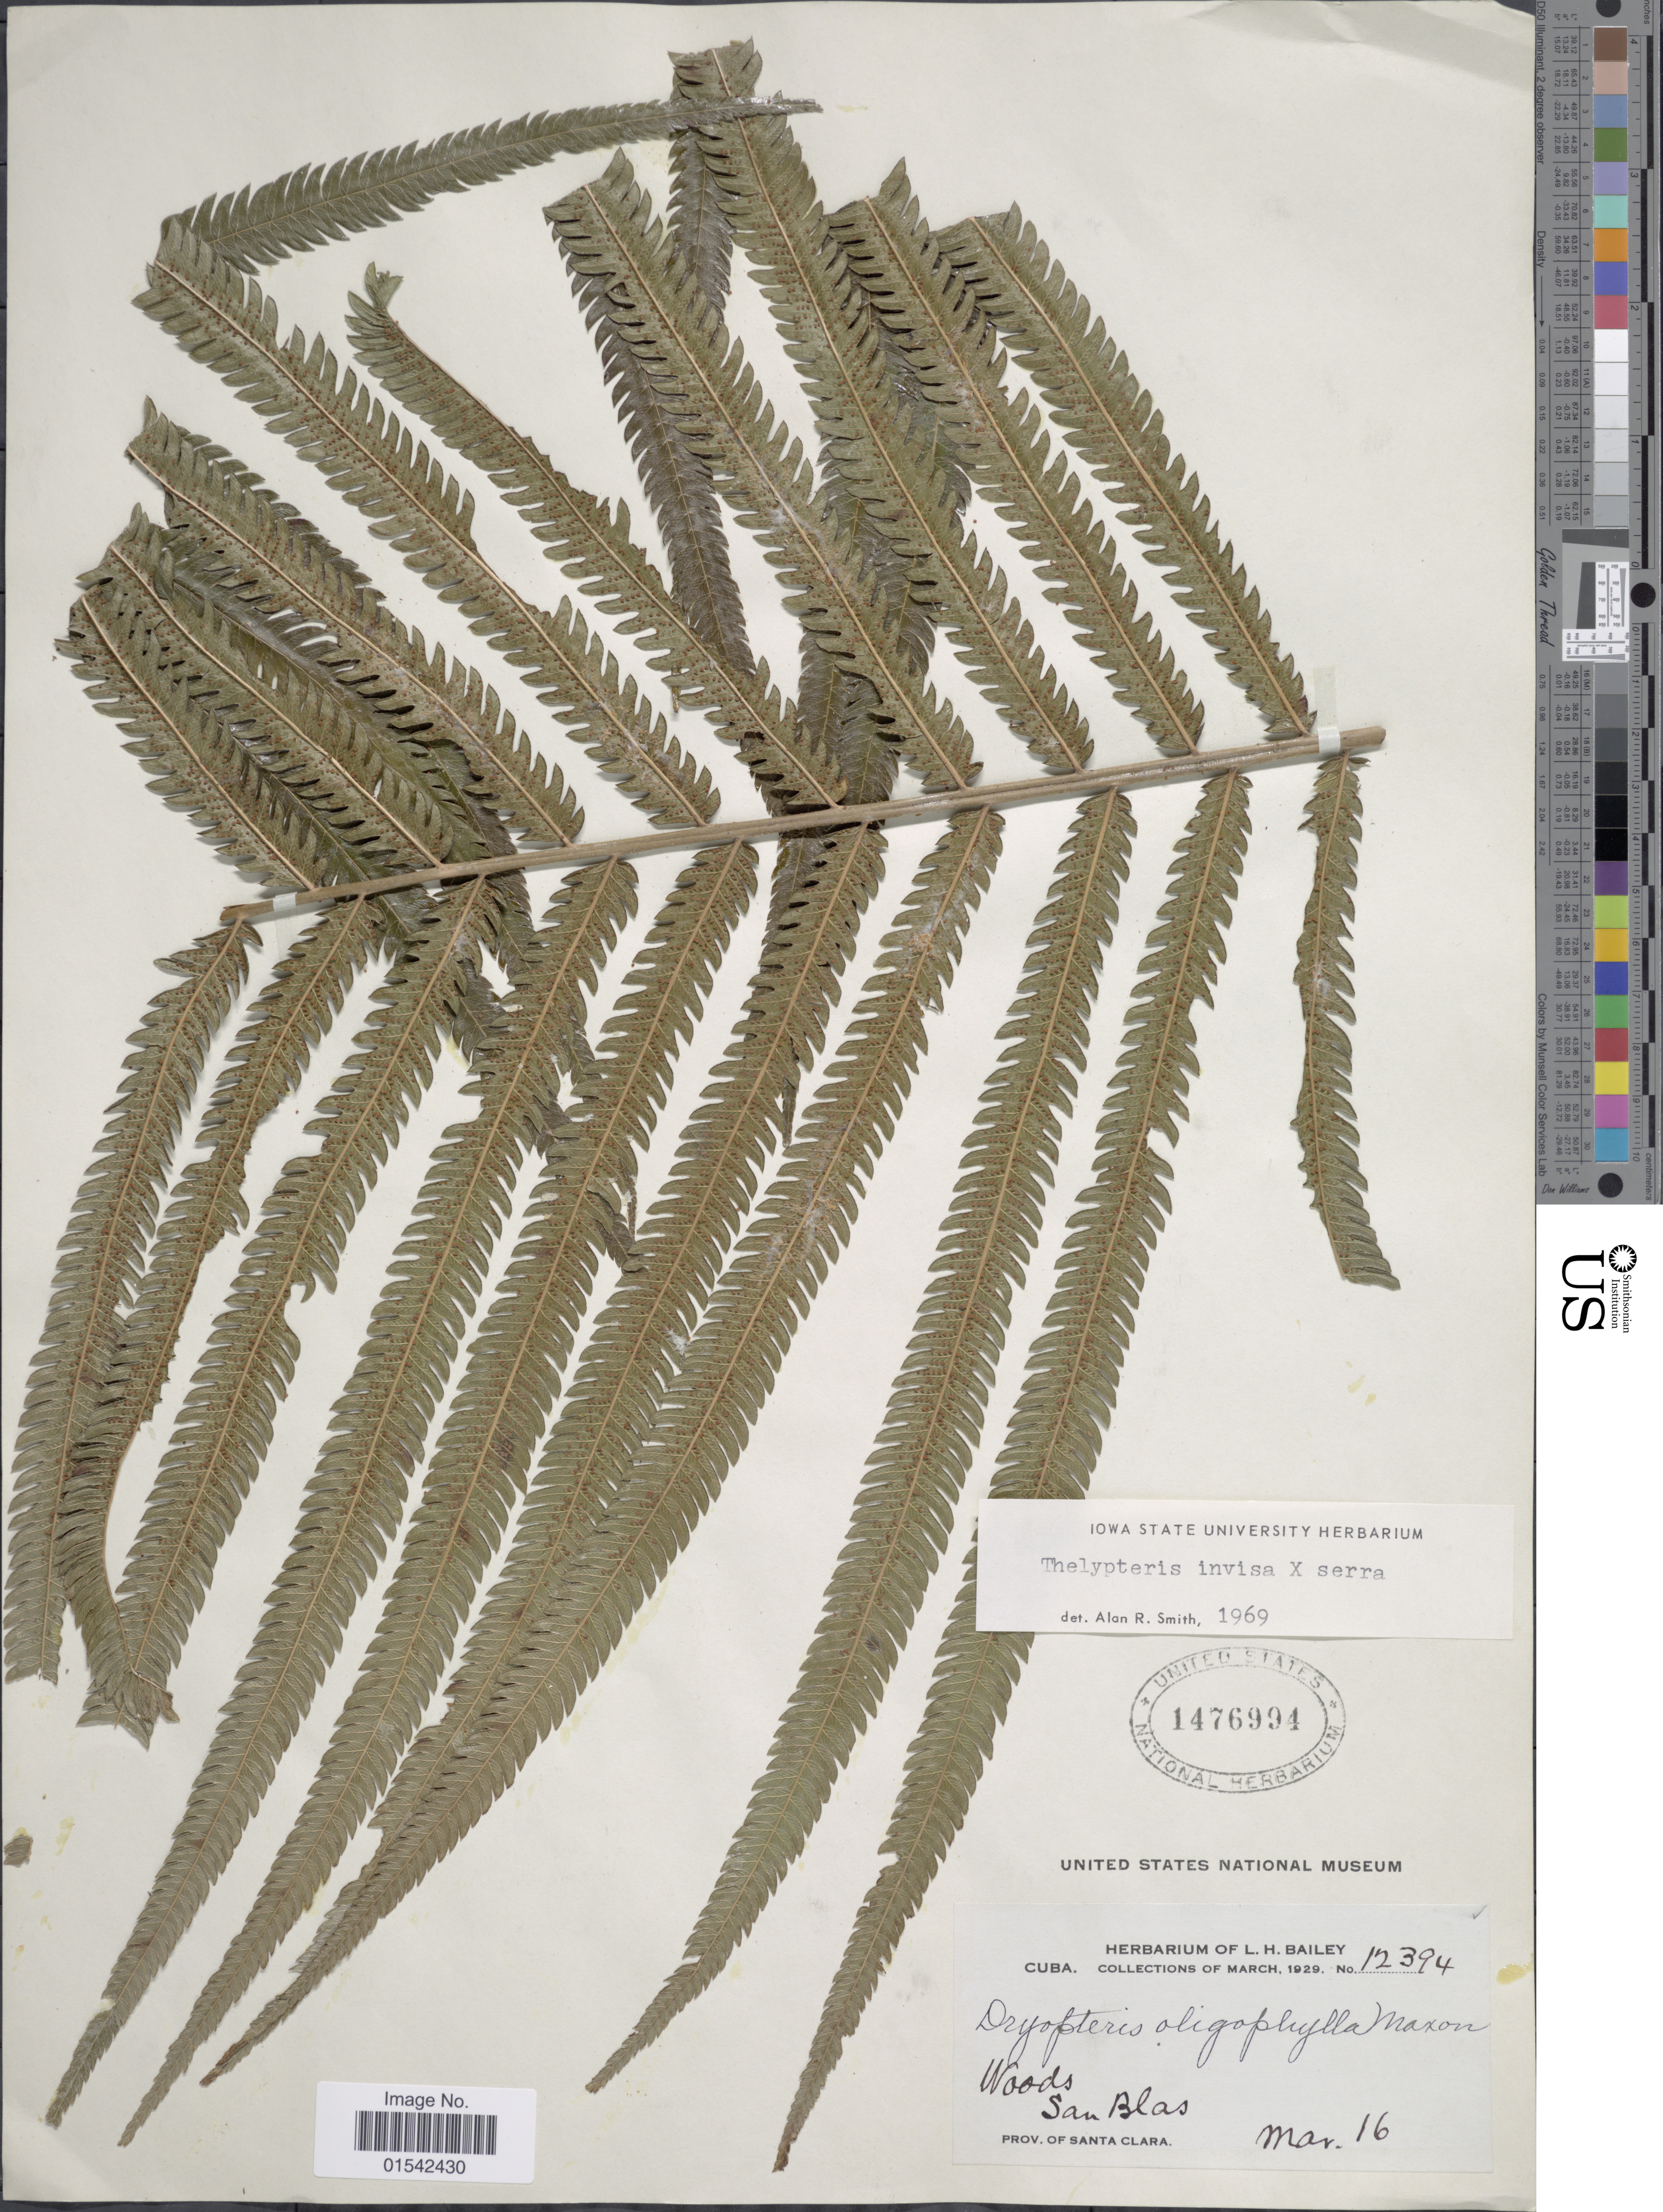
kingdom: Plantae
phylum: Tracheophyta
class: Polypodiopsida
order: Polypodiales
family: Thelypteridaceae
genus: Cyclosorus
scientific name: x C. serra (Sw.) Farw.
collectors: ex Herb. L.H. Bailey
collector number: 12394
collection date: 1929-03-16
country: Cuba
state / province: Las Villas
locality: San Blas, Prov. of Santa Clara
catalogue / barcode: US 1476994